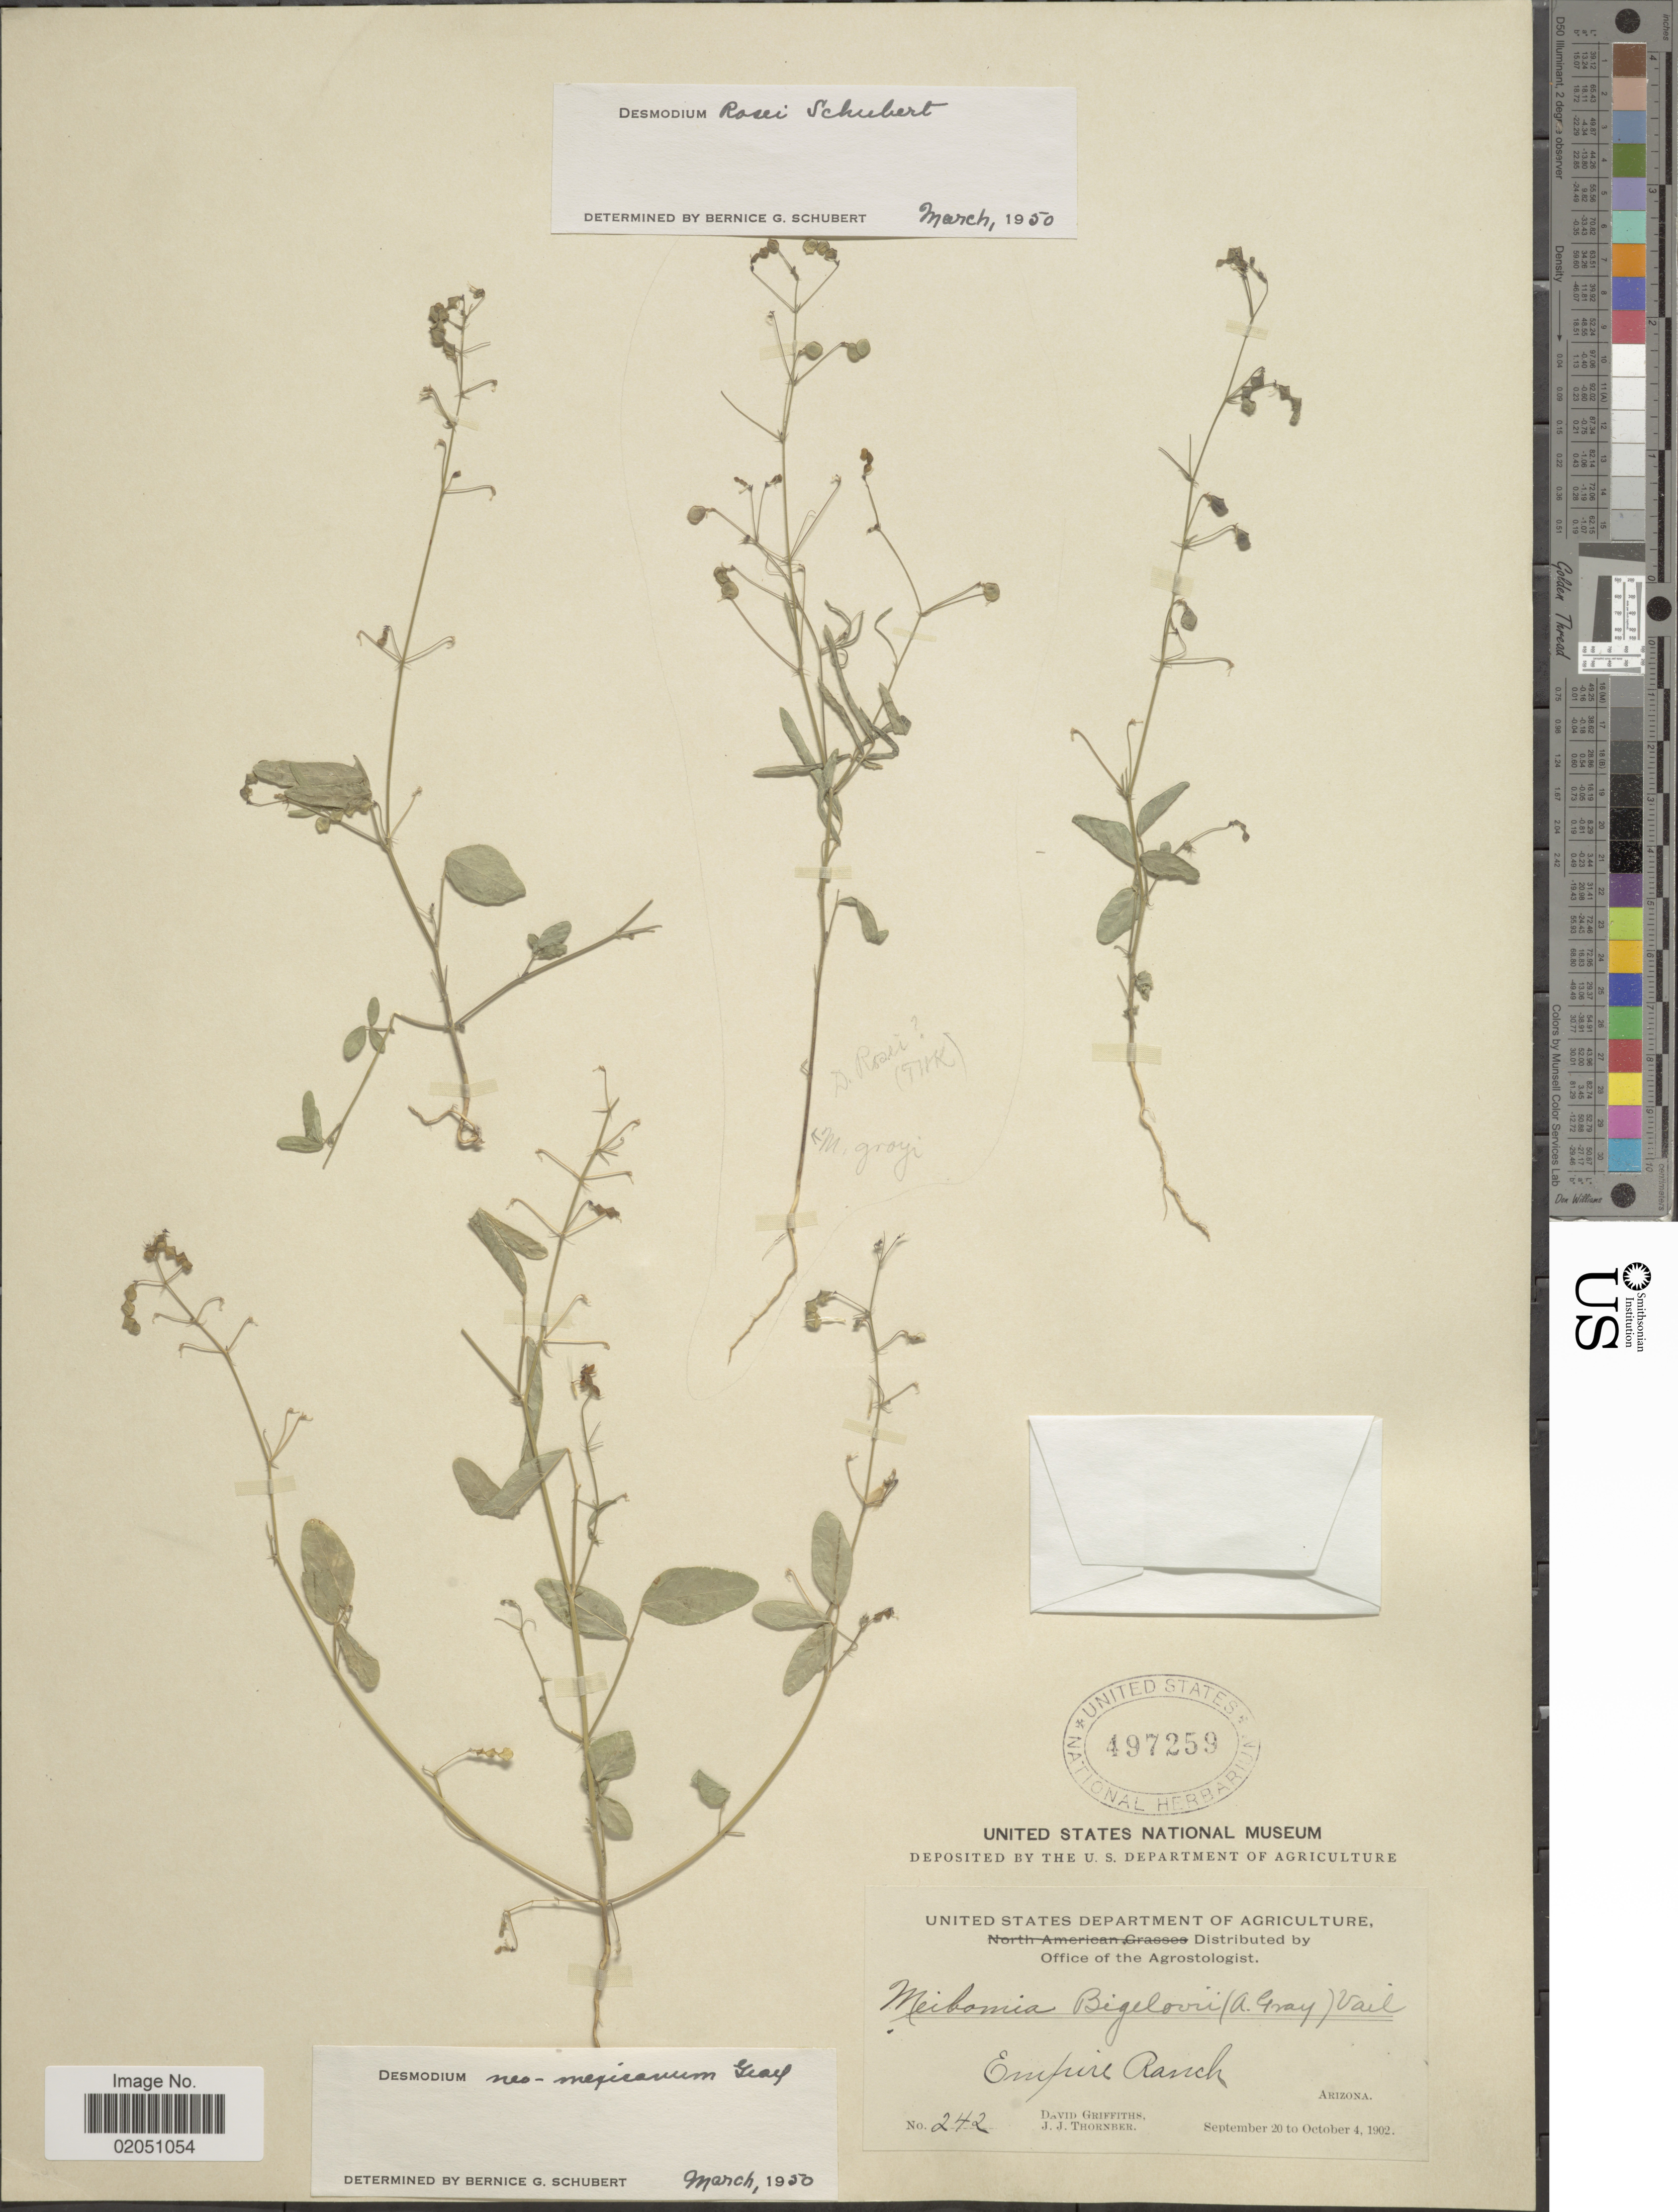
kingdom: Plantae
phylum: Tracheophyta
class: Magnoliopsida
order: Fabales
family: Fabaceae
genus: Desmodium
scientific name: Desmodium neomexicanum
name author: A. Gray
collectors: D. Griffiths & J. Thornber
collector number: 242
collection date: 1902-09-20/1902-10-04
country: United States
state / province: Arizona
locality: Empire Ranch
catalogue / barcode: US 497259